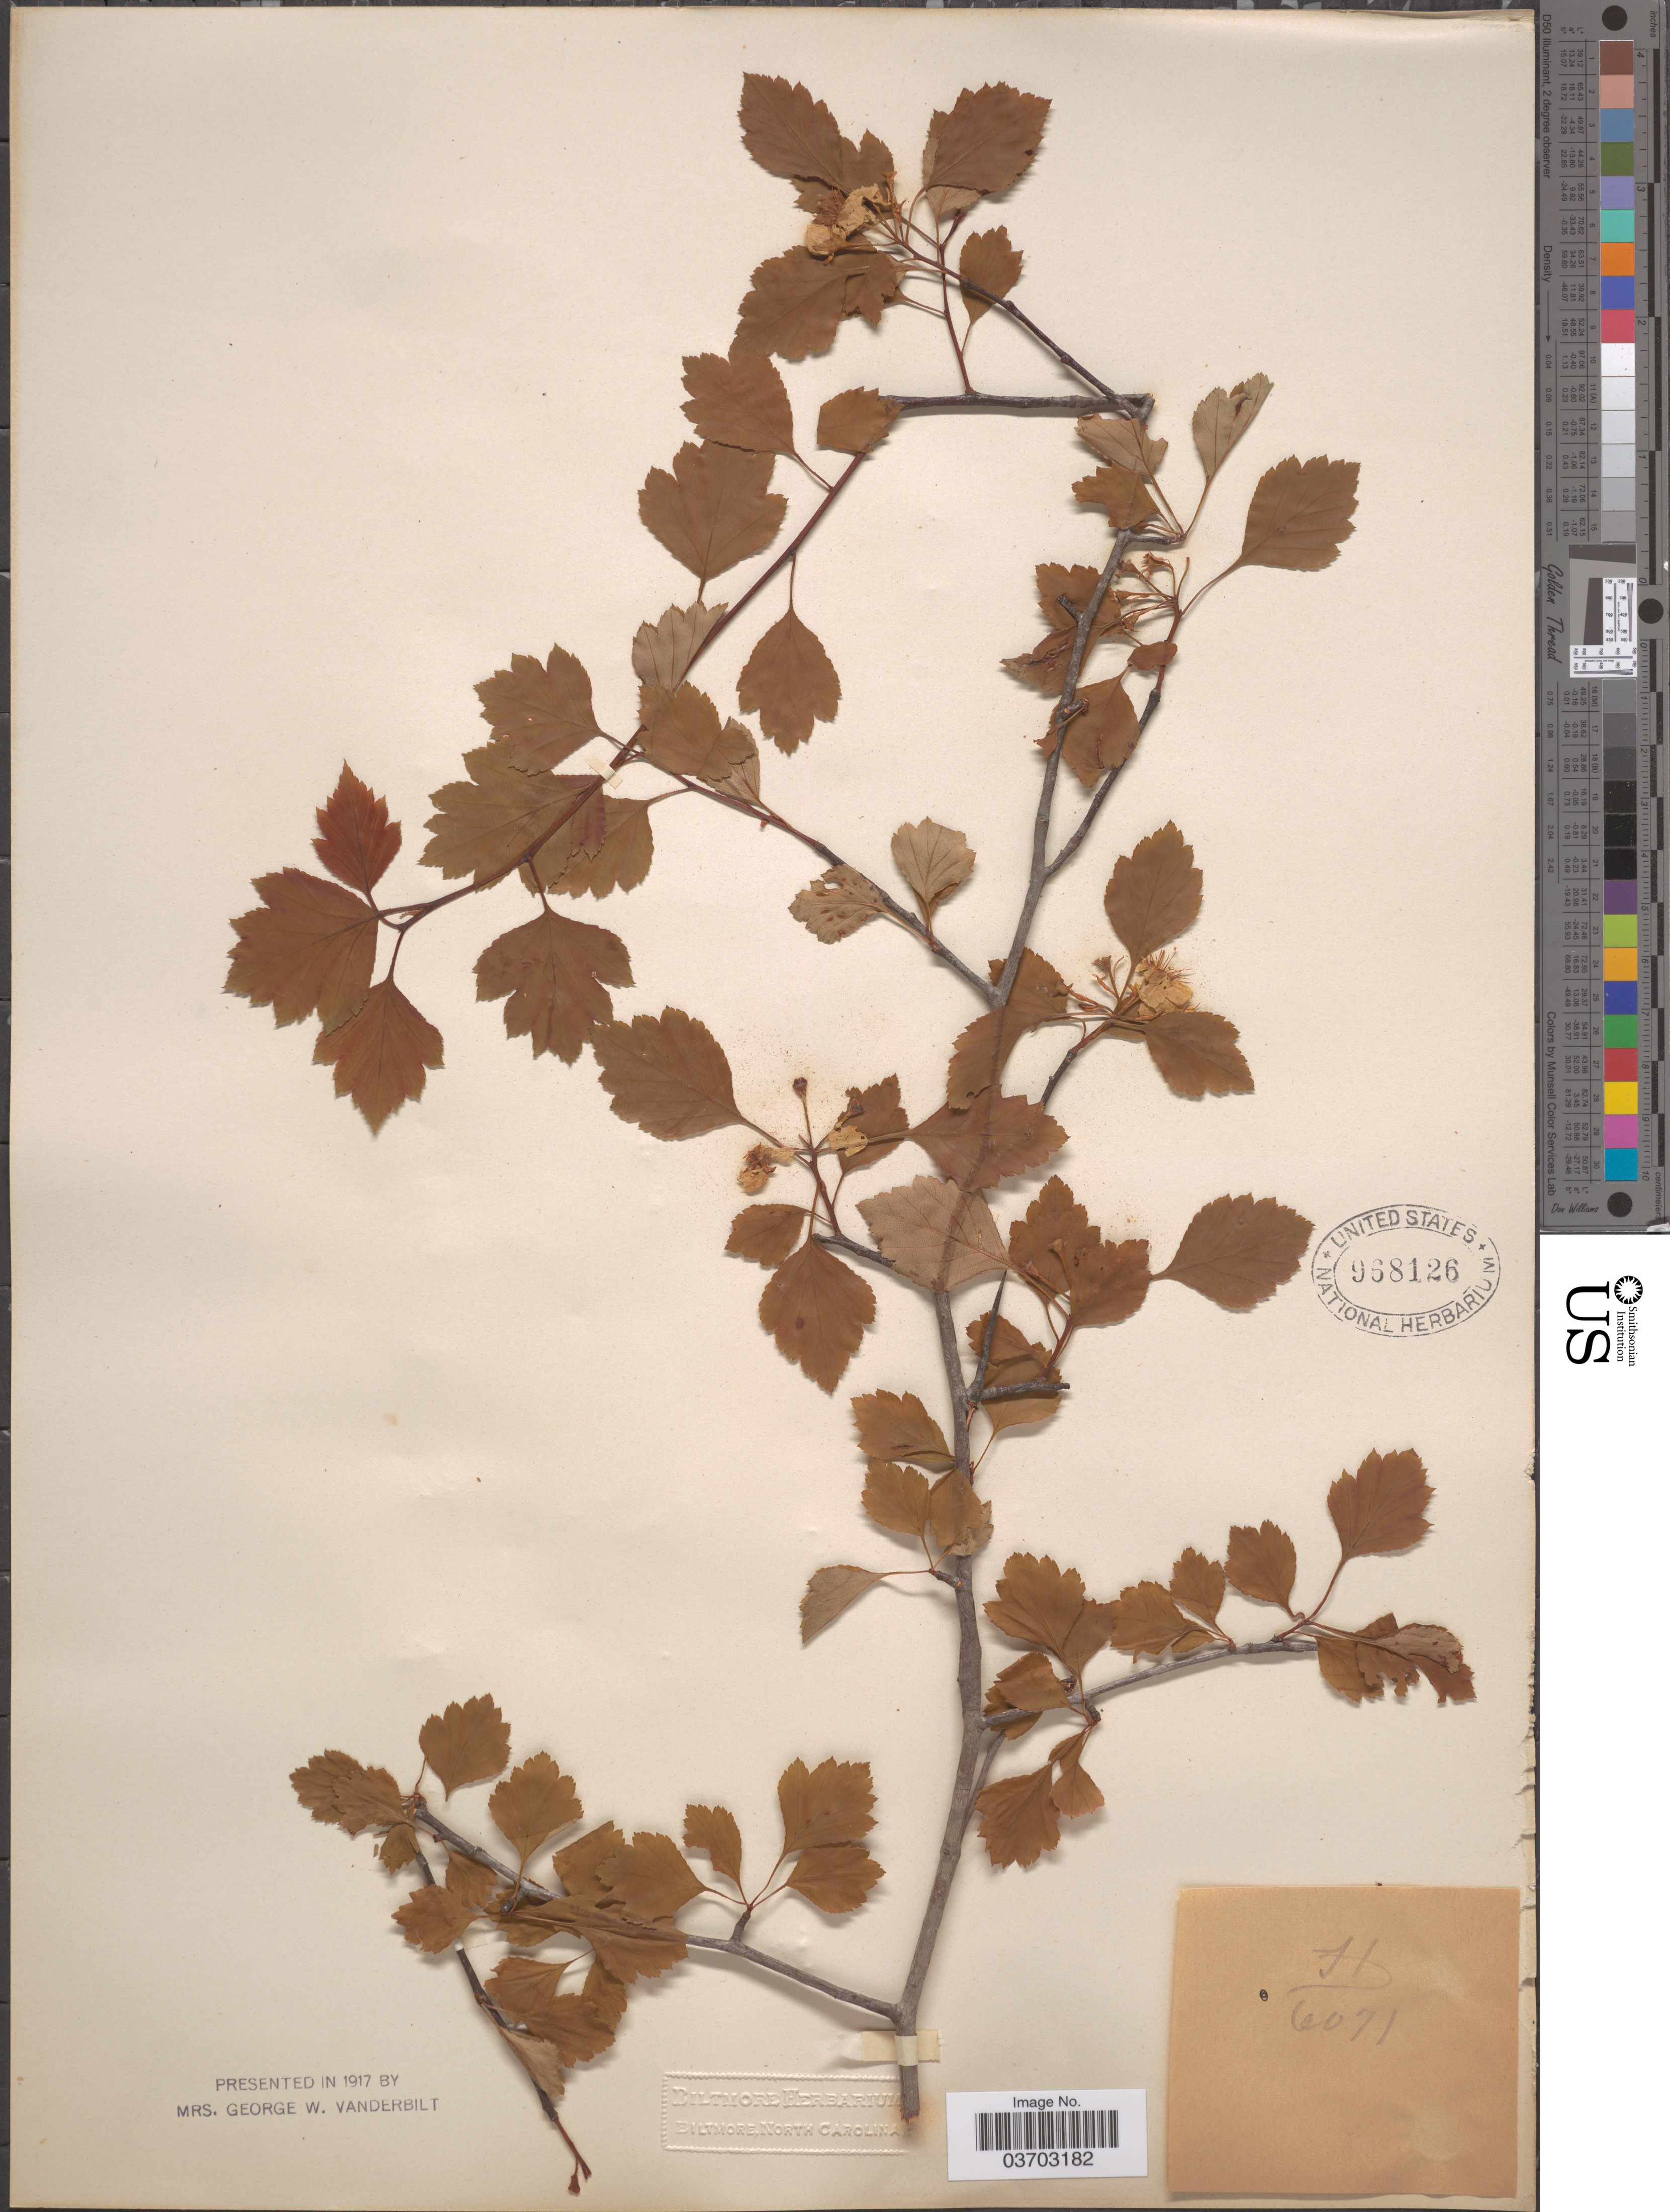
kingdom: Plantae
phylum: Tracheophyta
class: Magnoliopsida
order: Rosales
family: Rosaceae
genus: Crataegus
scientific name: Crataegus sp.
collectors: ex herb. Biltmore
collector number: H6071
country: United States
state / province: North Carolina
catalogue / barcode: US 968126